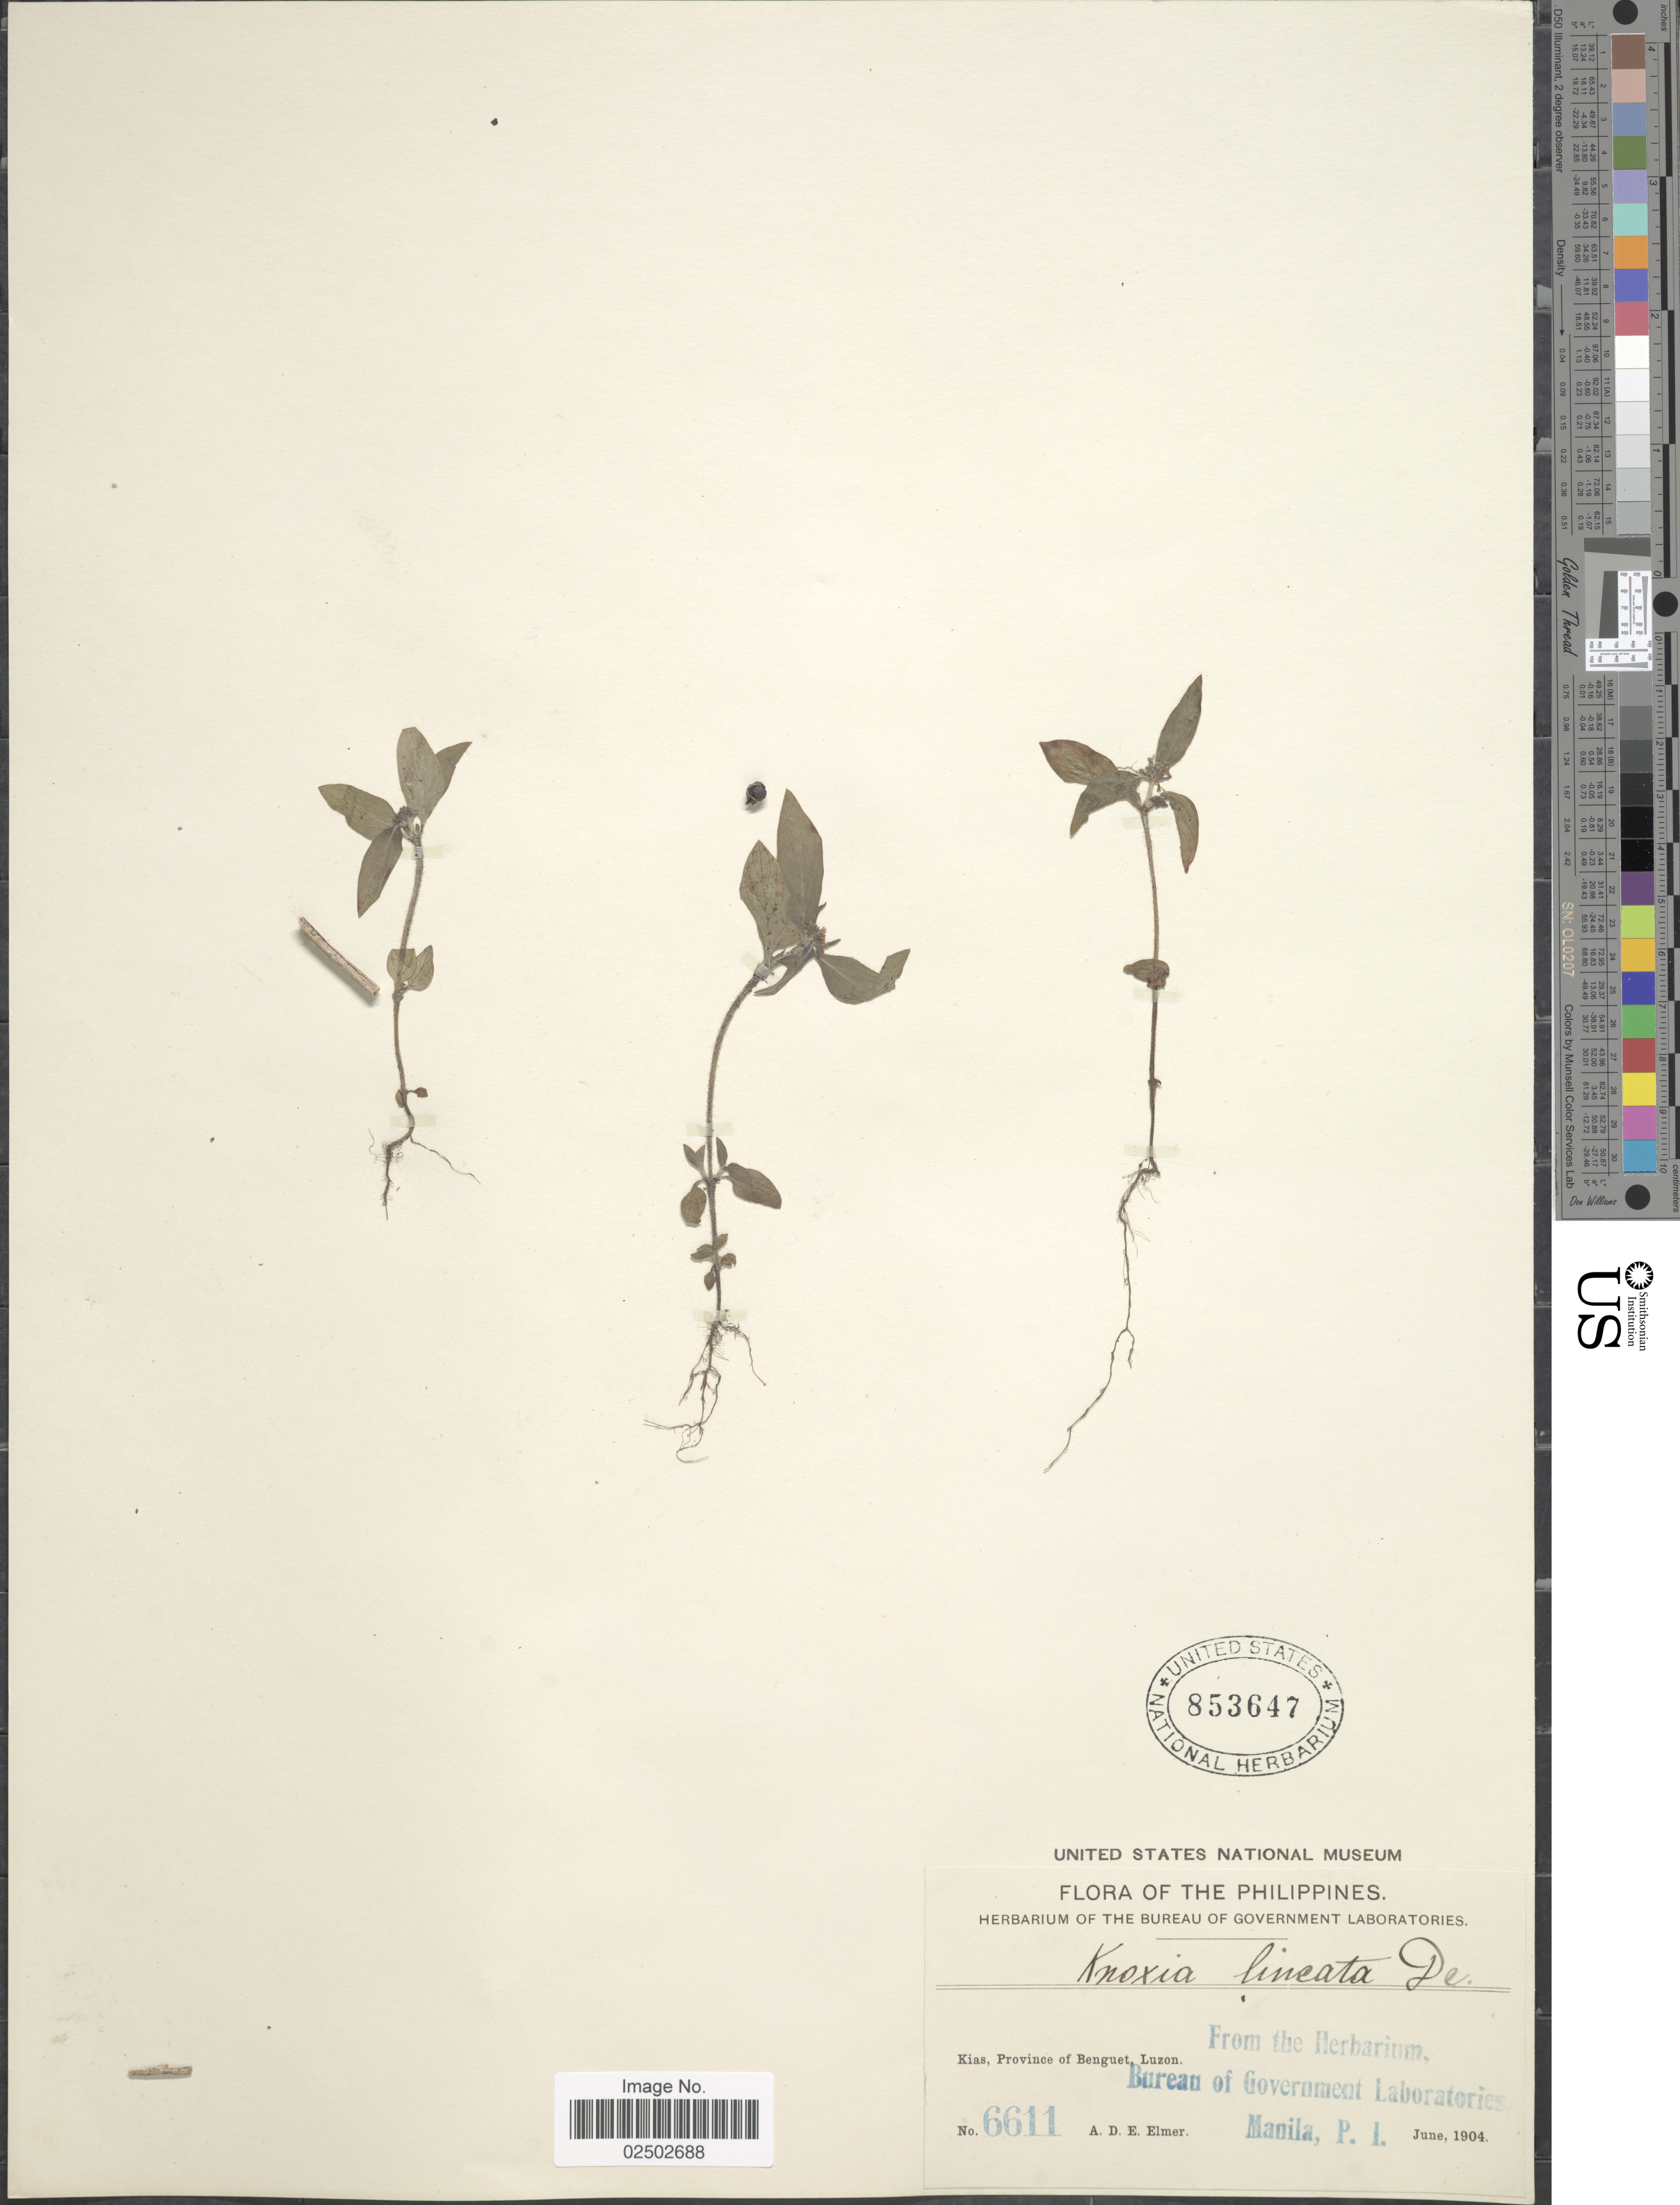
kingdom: Plantae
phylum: Tracheophyta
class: Magnoliopsida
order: Gentianales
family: Rubiaceae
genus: Knoxia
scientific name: Knoxia corymbosa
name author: Willd.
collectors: A. D. E. Elmer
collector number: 6611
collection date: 1904-06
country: Philippines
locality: Kias, Province of Benguet, Luzon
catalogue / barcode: US 853647